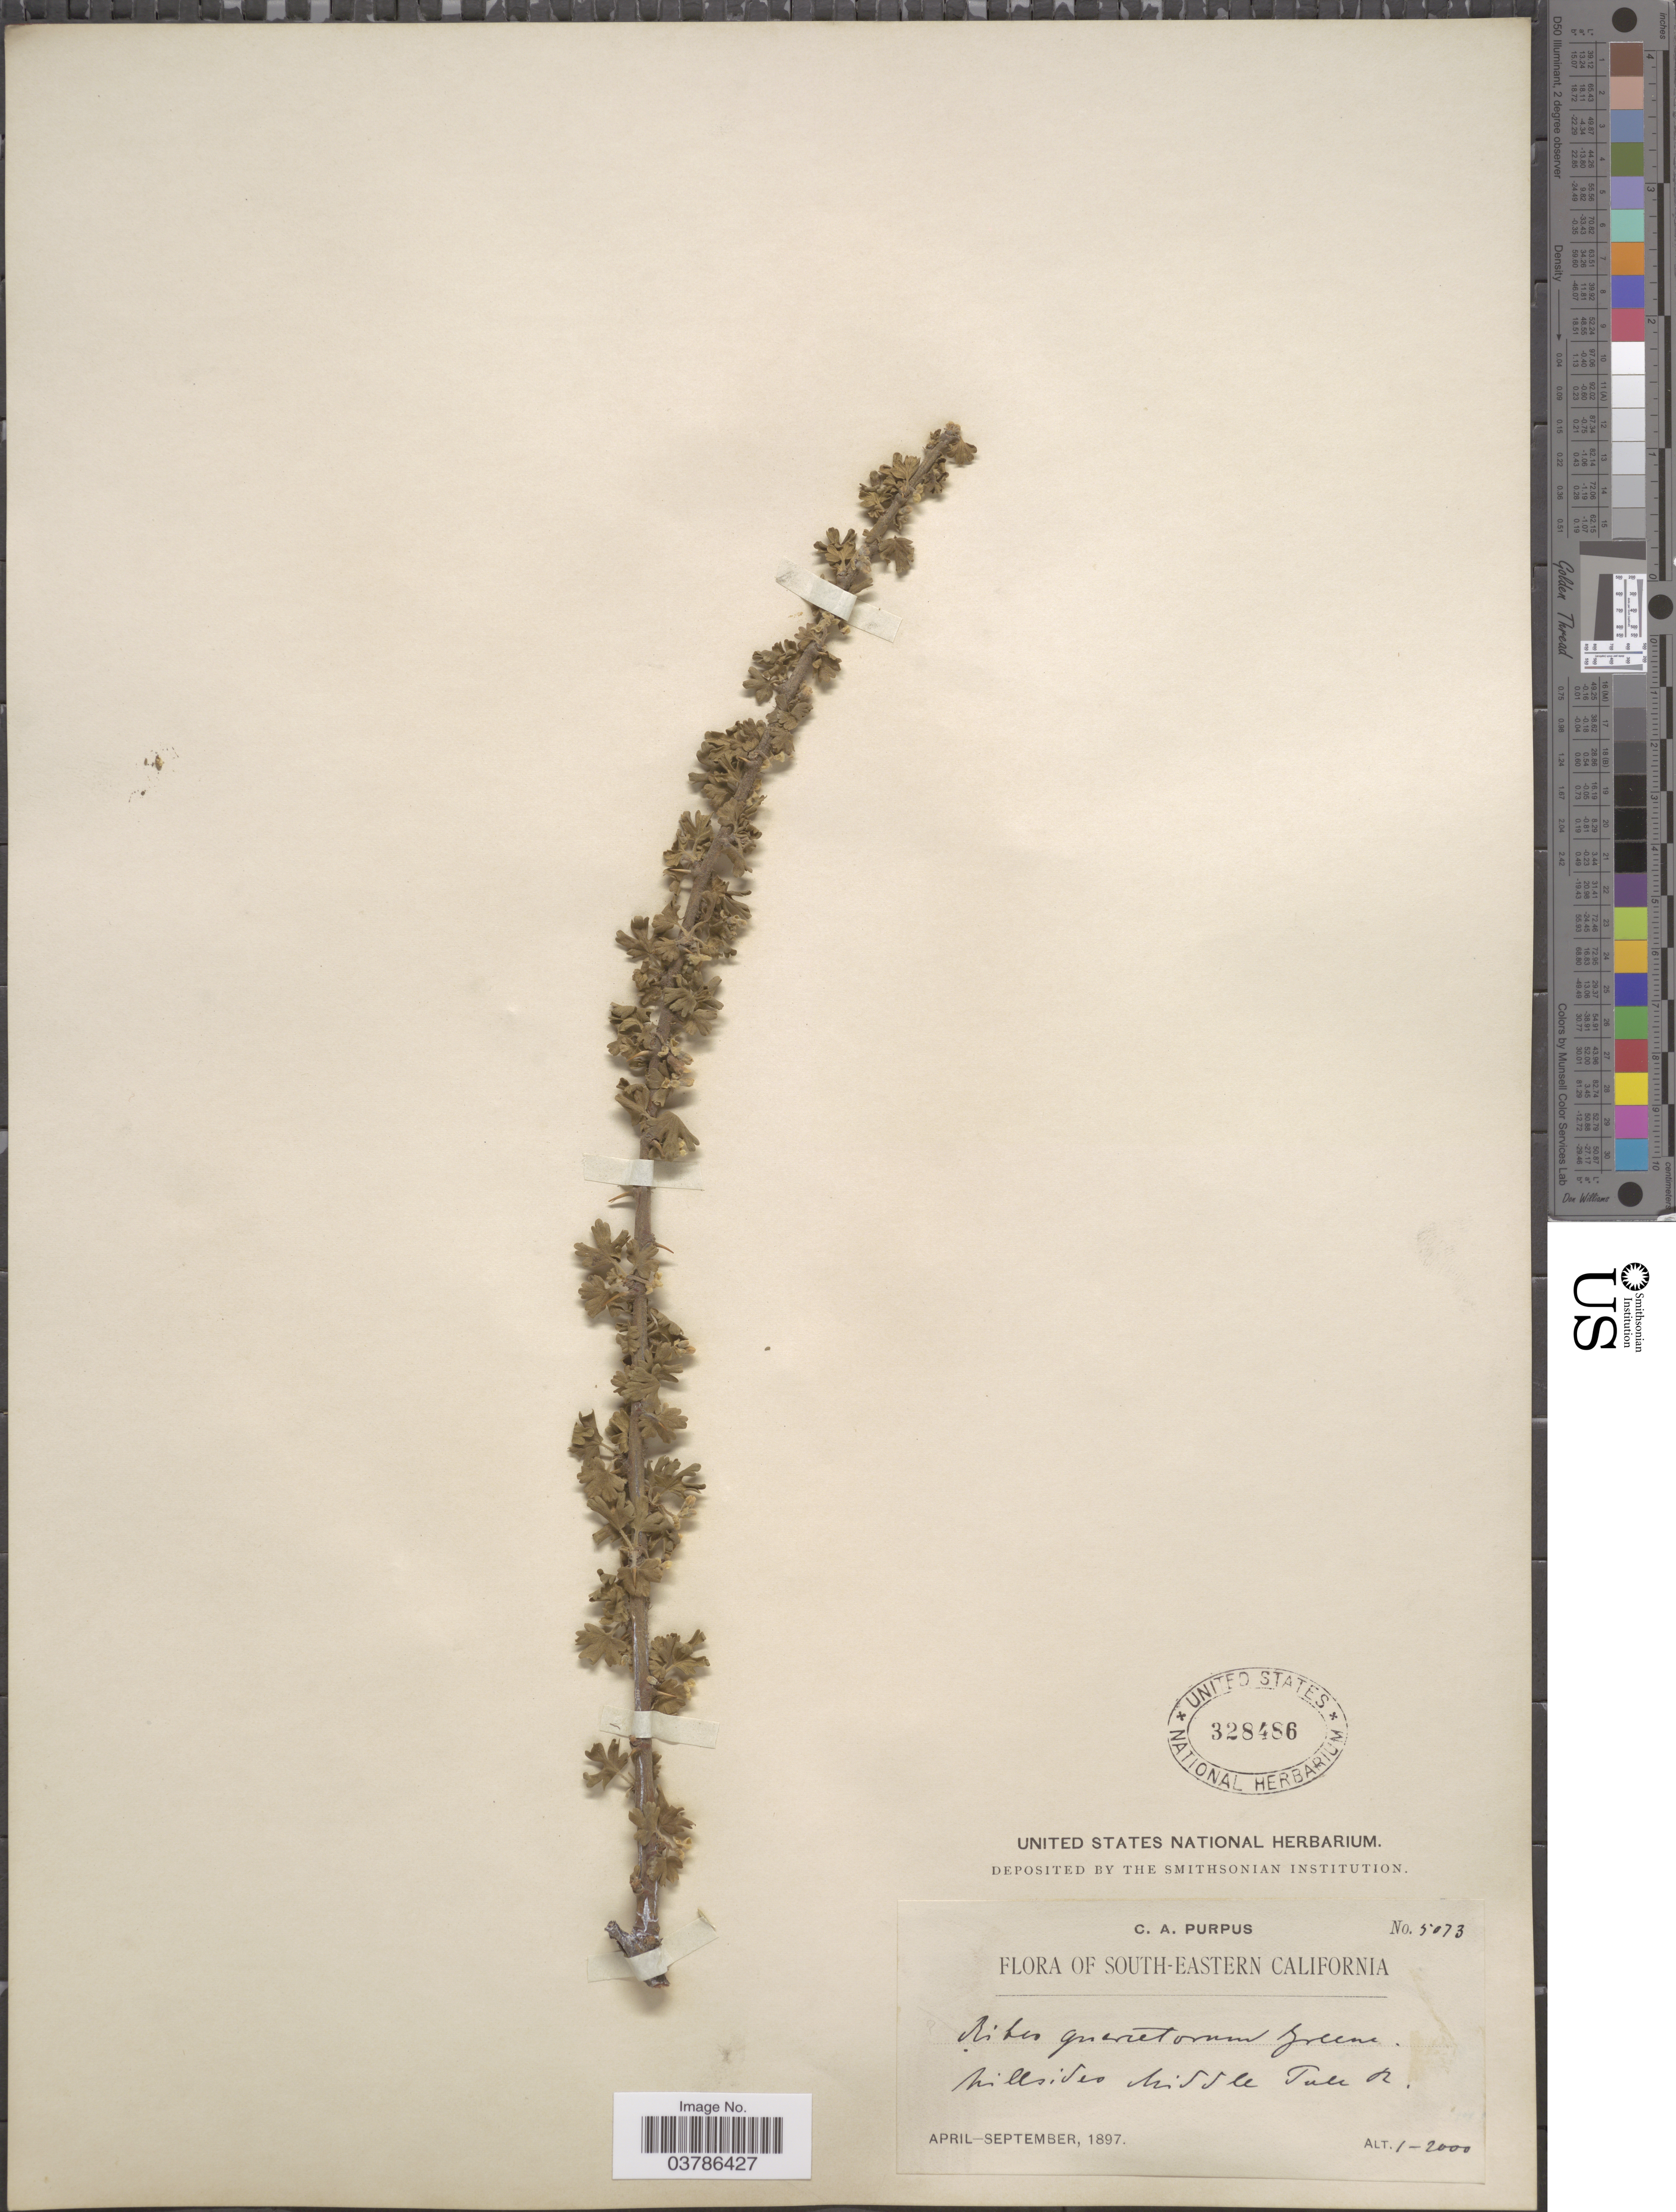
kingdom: Plantae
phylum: Tracheophyta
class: Magnoliopsida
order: Saxifragales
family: Grossulariaceae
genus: Ribes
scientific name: Ribes quercetorum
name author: Greene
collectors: C. A. Purpus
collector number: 5073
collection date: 1897-04/1897-09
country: United States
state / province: California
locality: South-Eastern California. Hillsides Middle Tuli R.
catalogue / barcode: US 328486